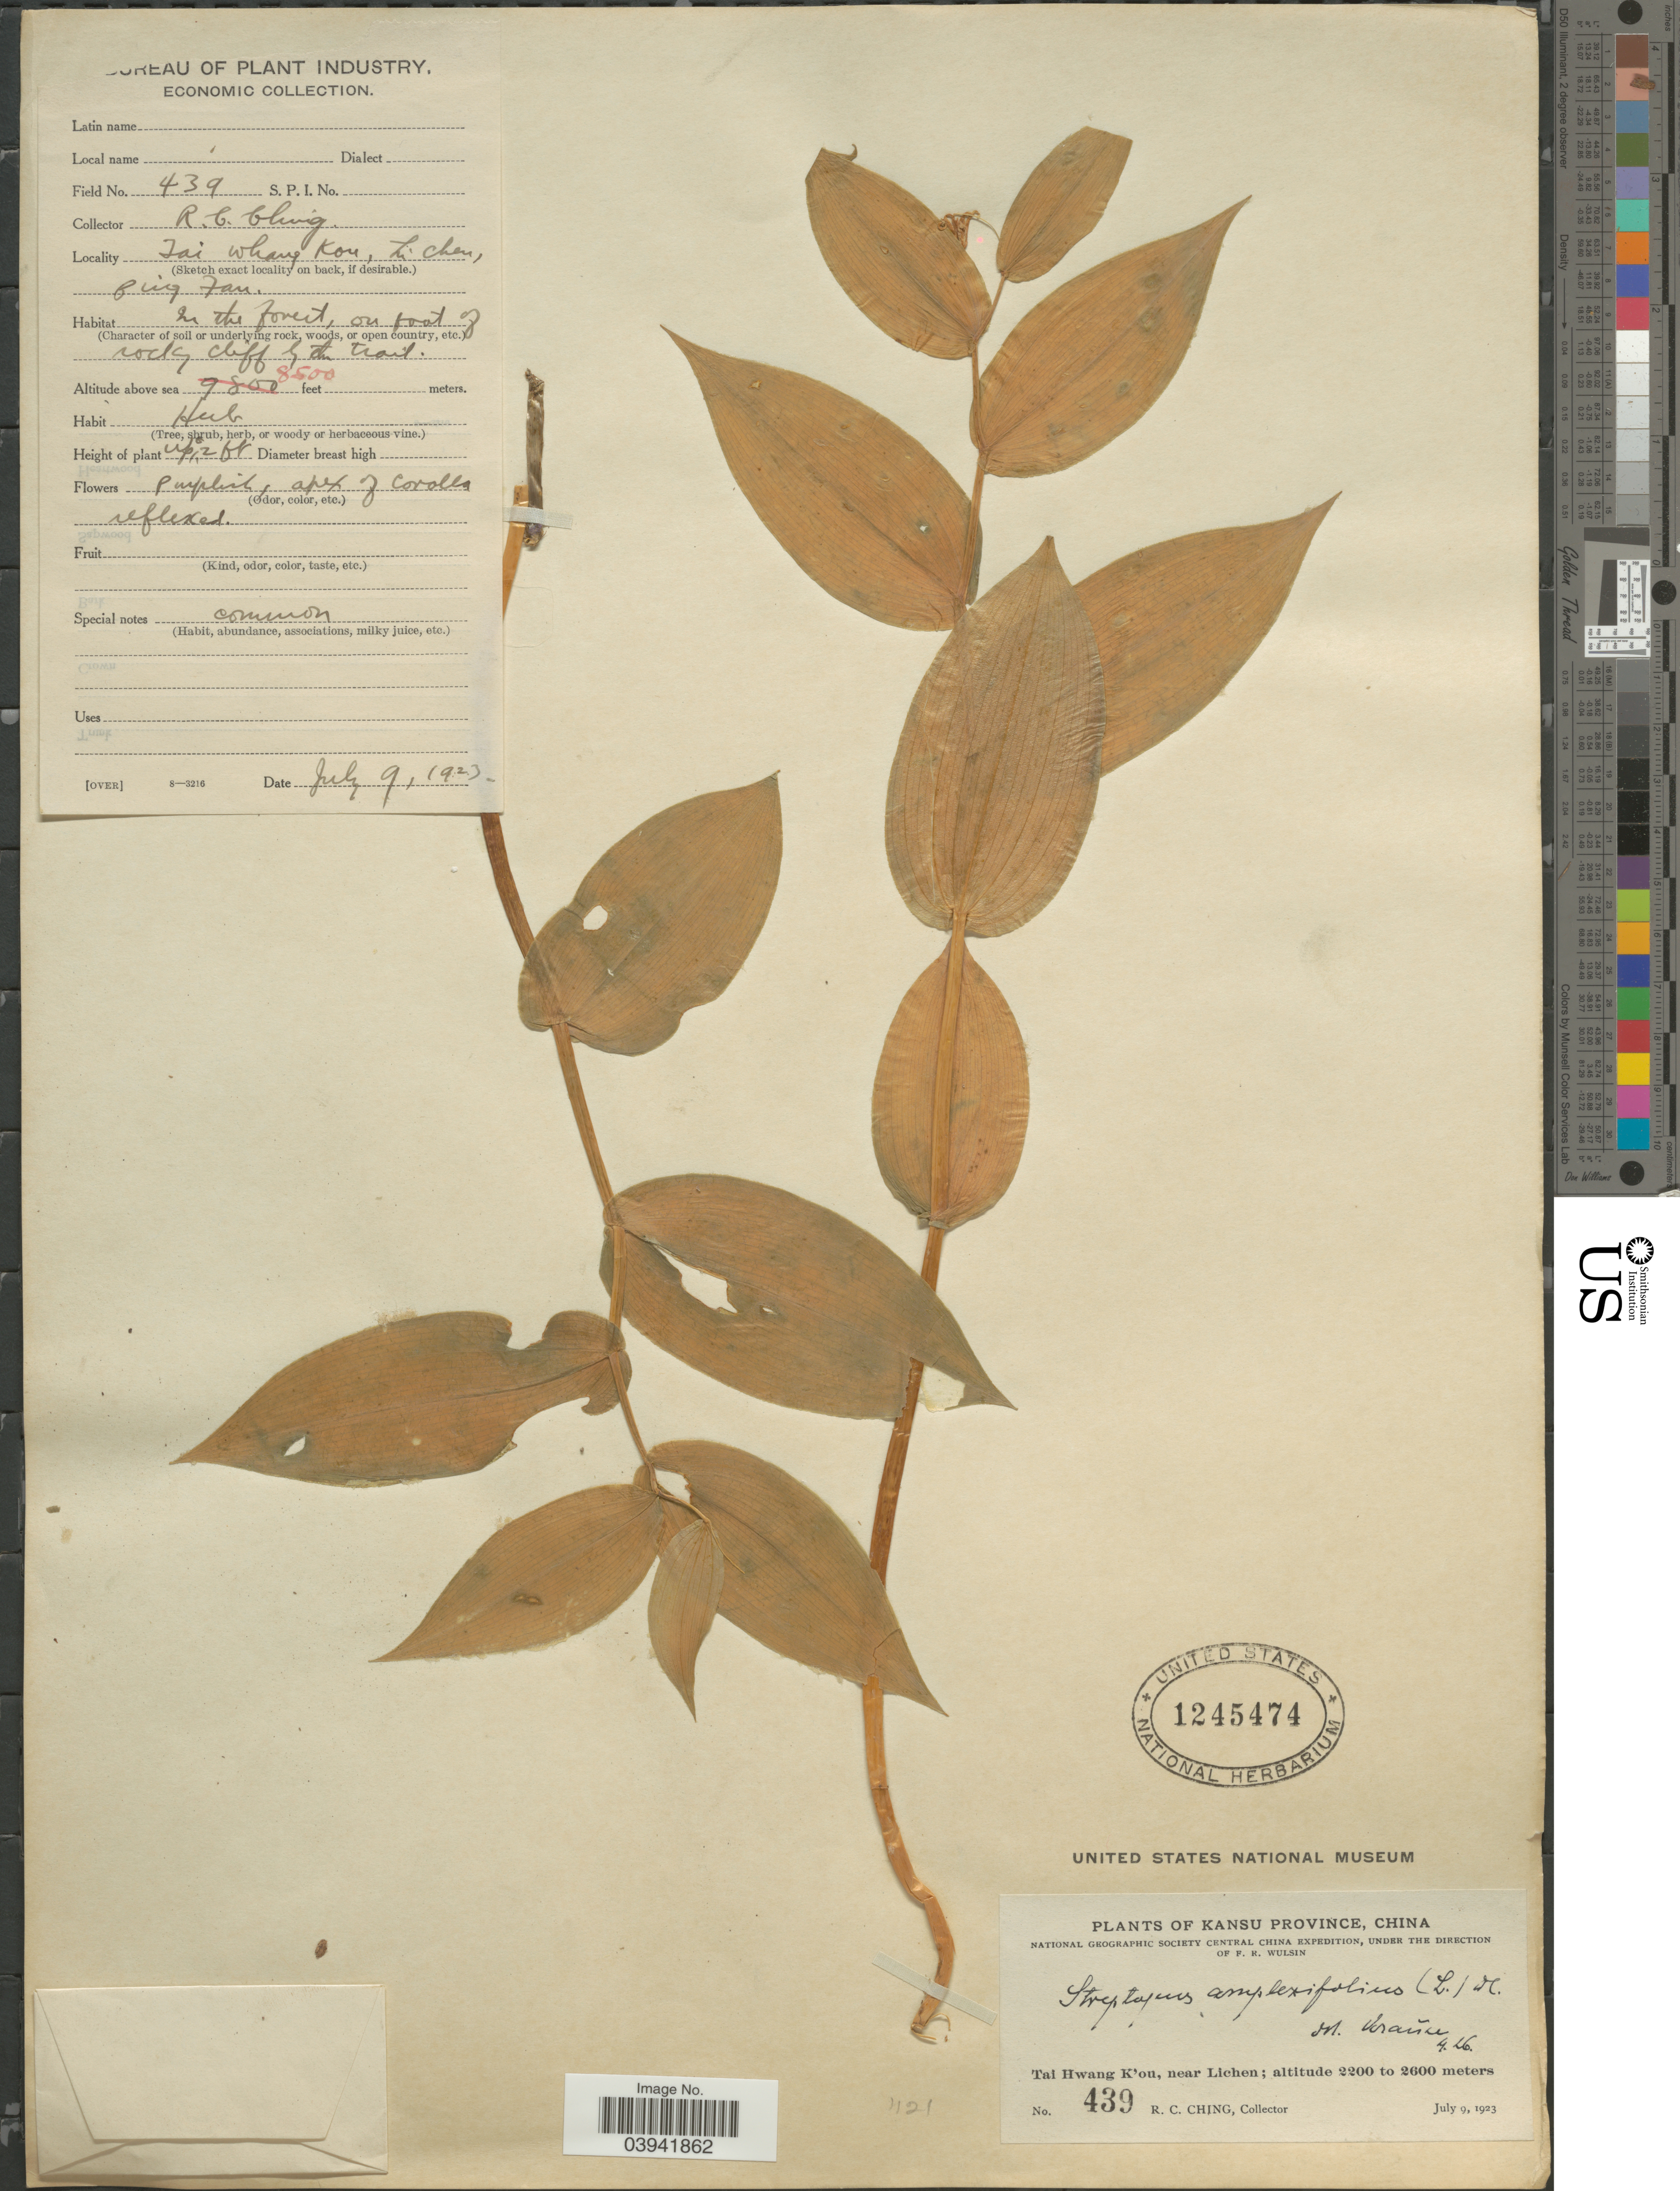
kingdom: Plantae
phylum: Tracheophyta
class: Liliopsida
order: Liliales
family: Liliaceae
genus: Streptopus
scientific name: Streptopus amplexifolius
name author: (L.) DC.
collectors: R. C. Ching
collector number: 439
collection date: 1923-07-09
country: China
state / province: Gansu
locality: Kansu Province. Tai Hwang K'ou, near Lichen.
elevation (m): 2200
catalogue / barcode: US 1245474